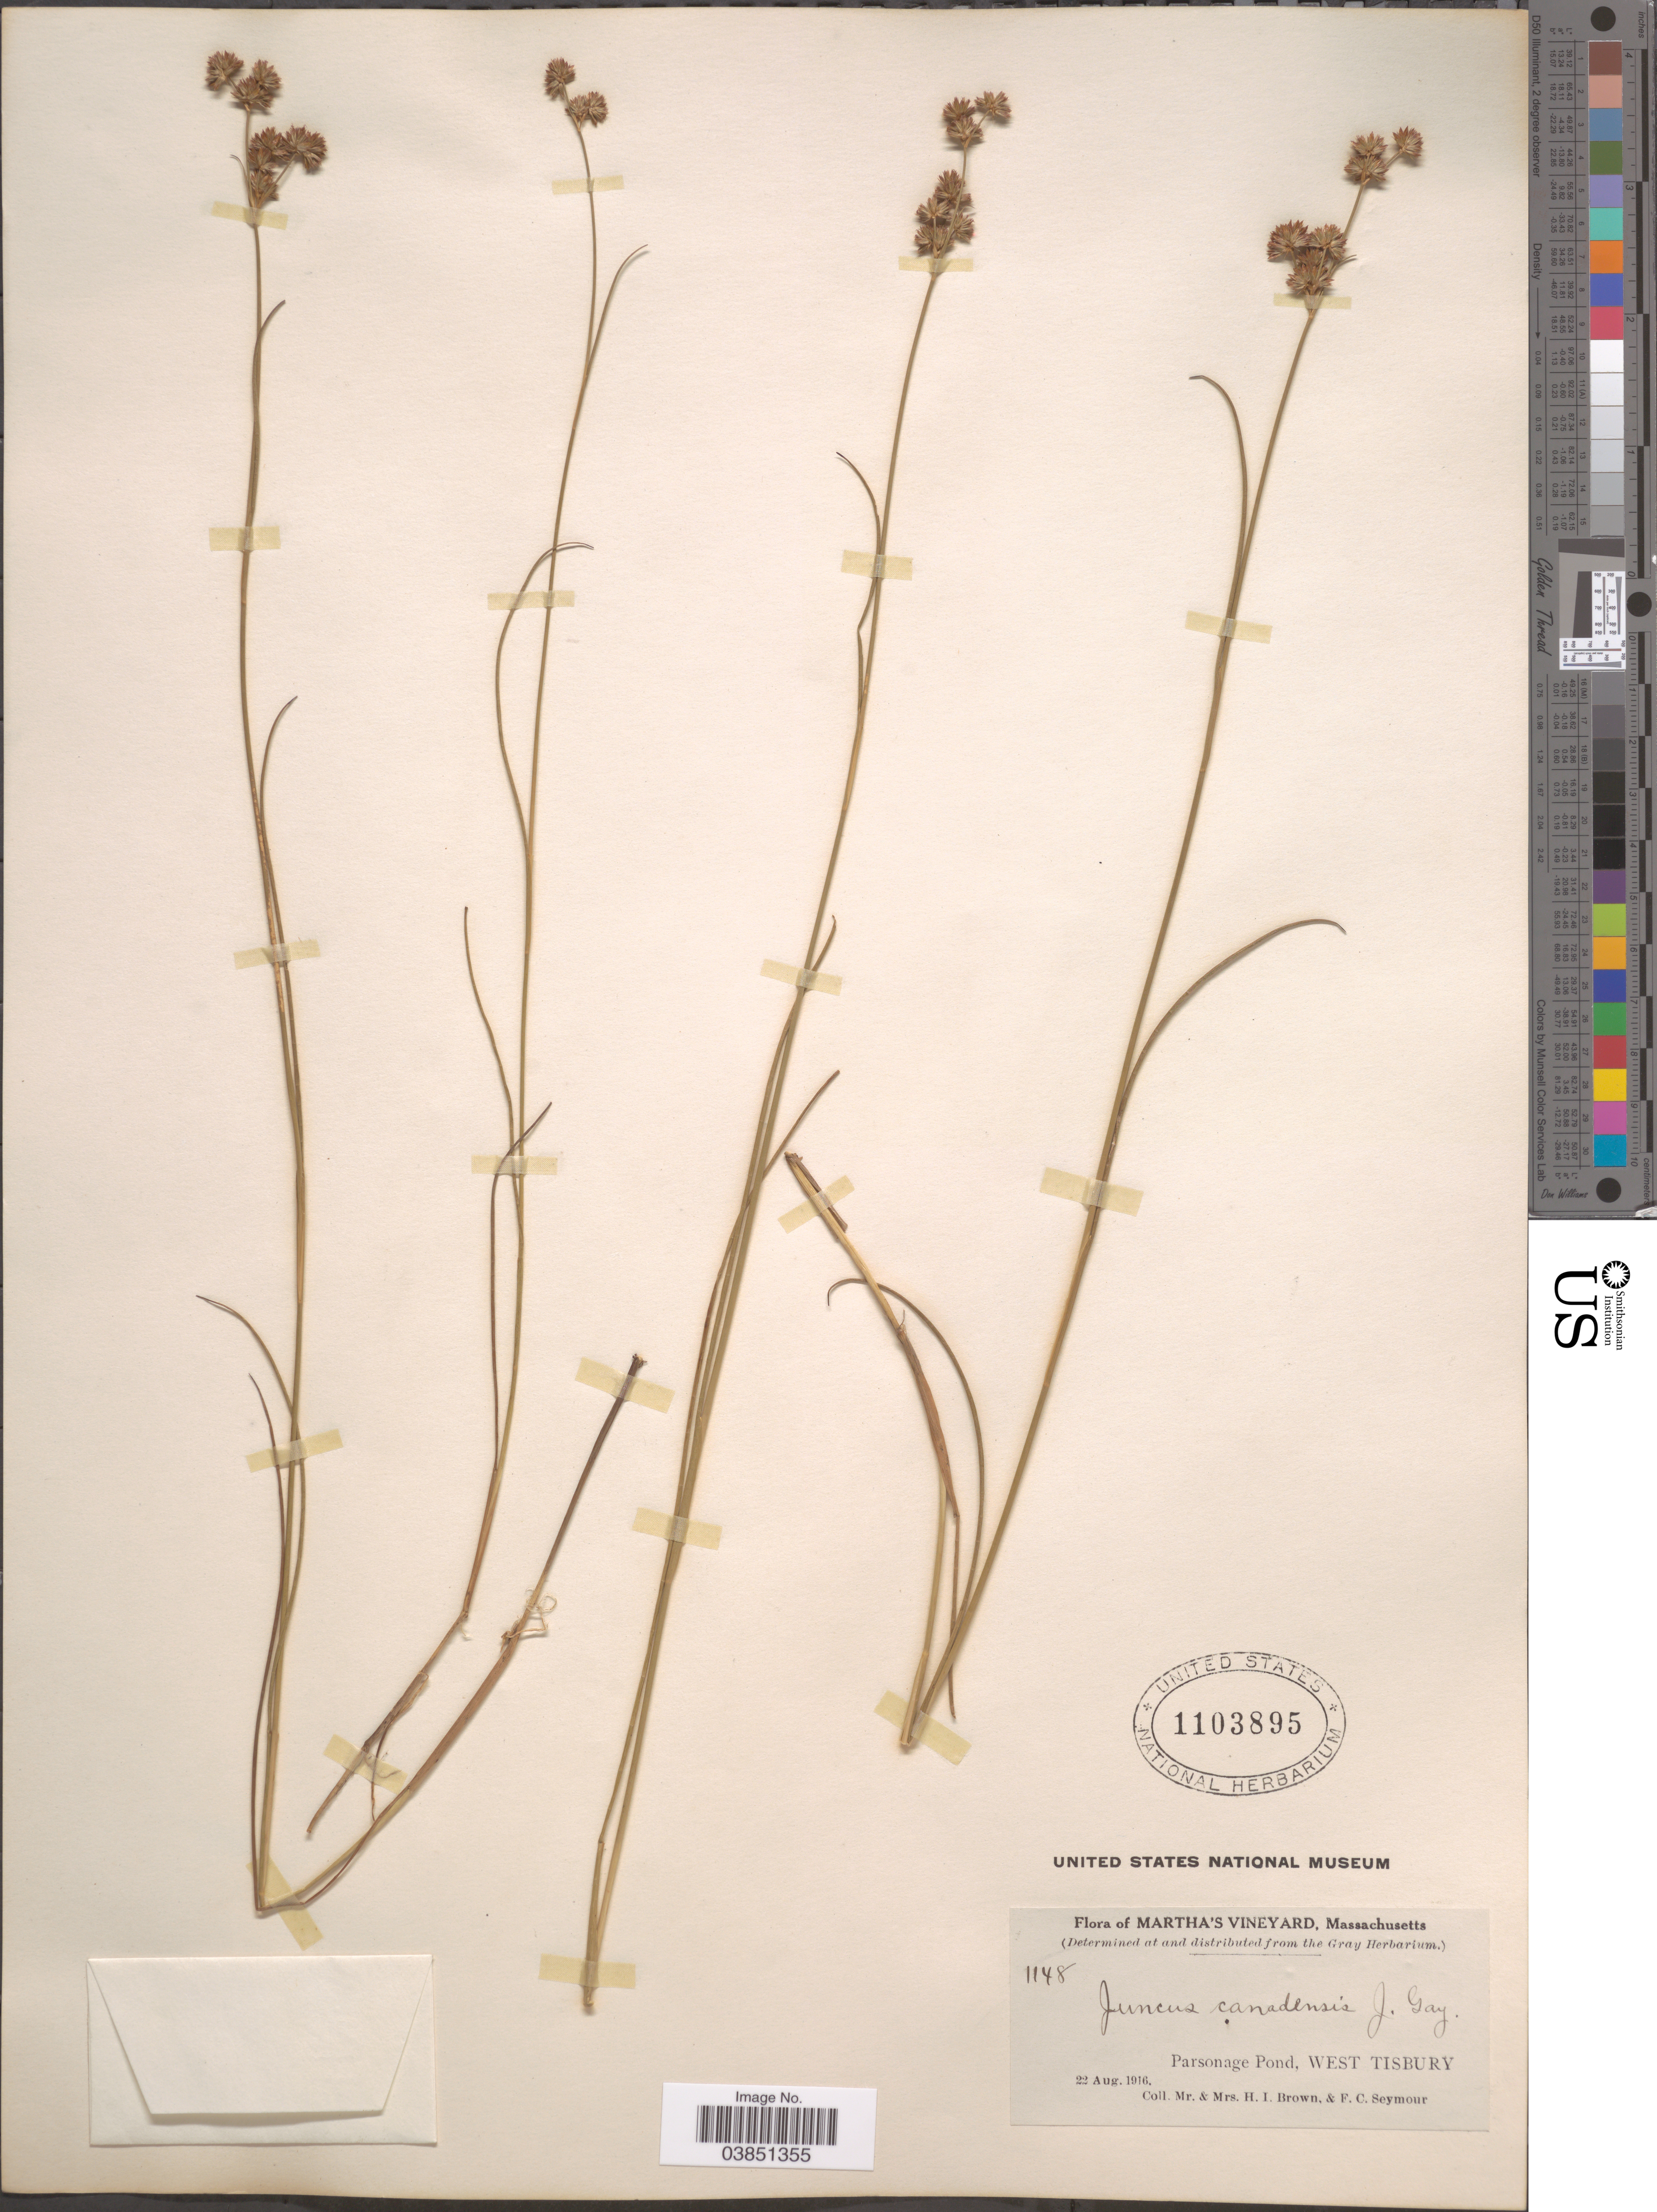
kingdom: Plantae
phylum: Tracheophyta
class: Liliopsida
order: Poales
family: Juncaceae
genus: Juncus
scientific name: Juncus canadensis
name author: J. Gay ex Laharpe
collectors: H. Brown, H. Brown & F. C. Seymour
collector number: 1148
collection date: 1916-08-22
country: United States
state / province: Massachusetts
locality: Martha's Vineyard. Parsonage Pond, West Tisbury.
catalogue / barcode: US 1103895